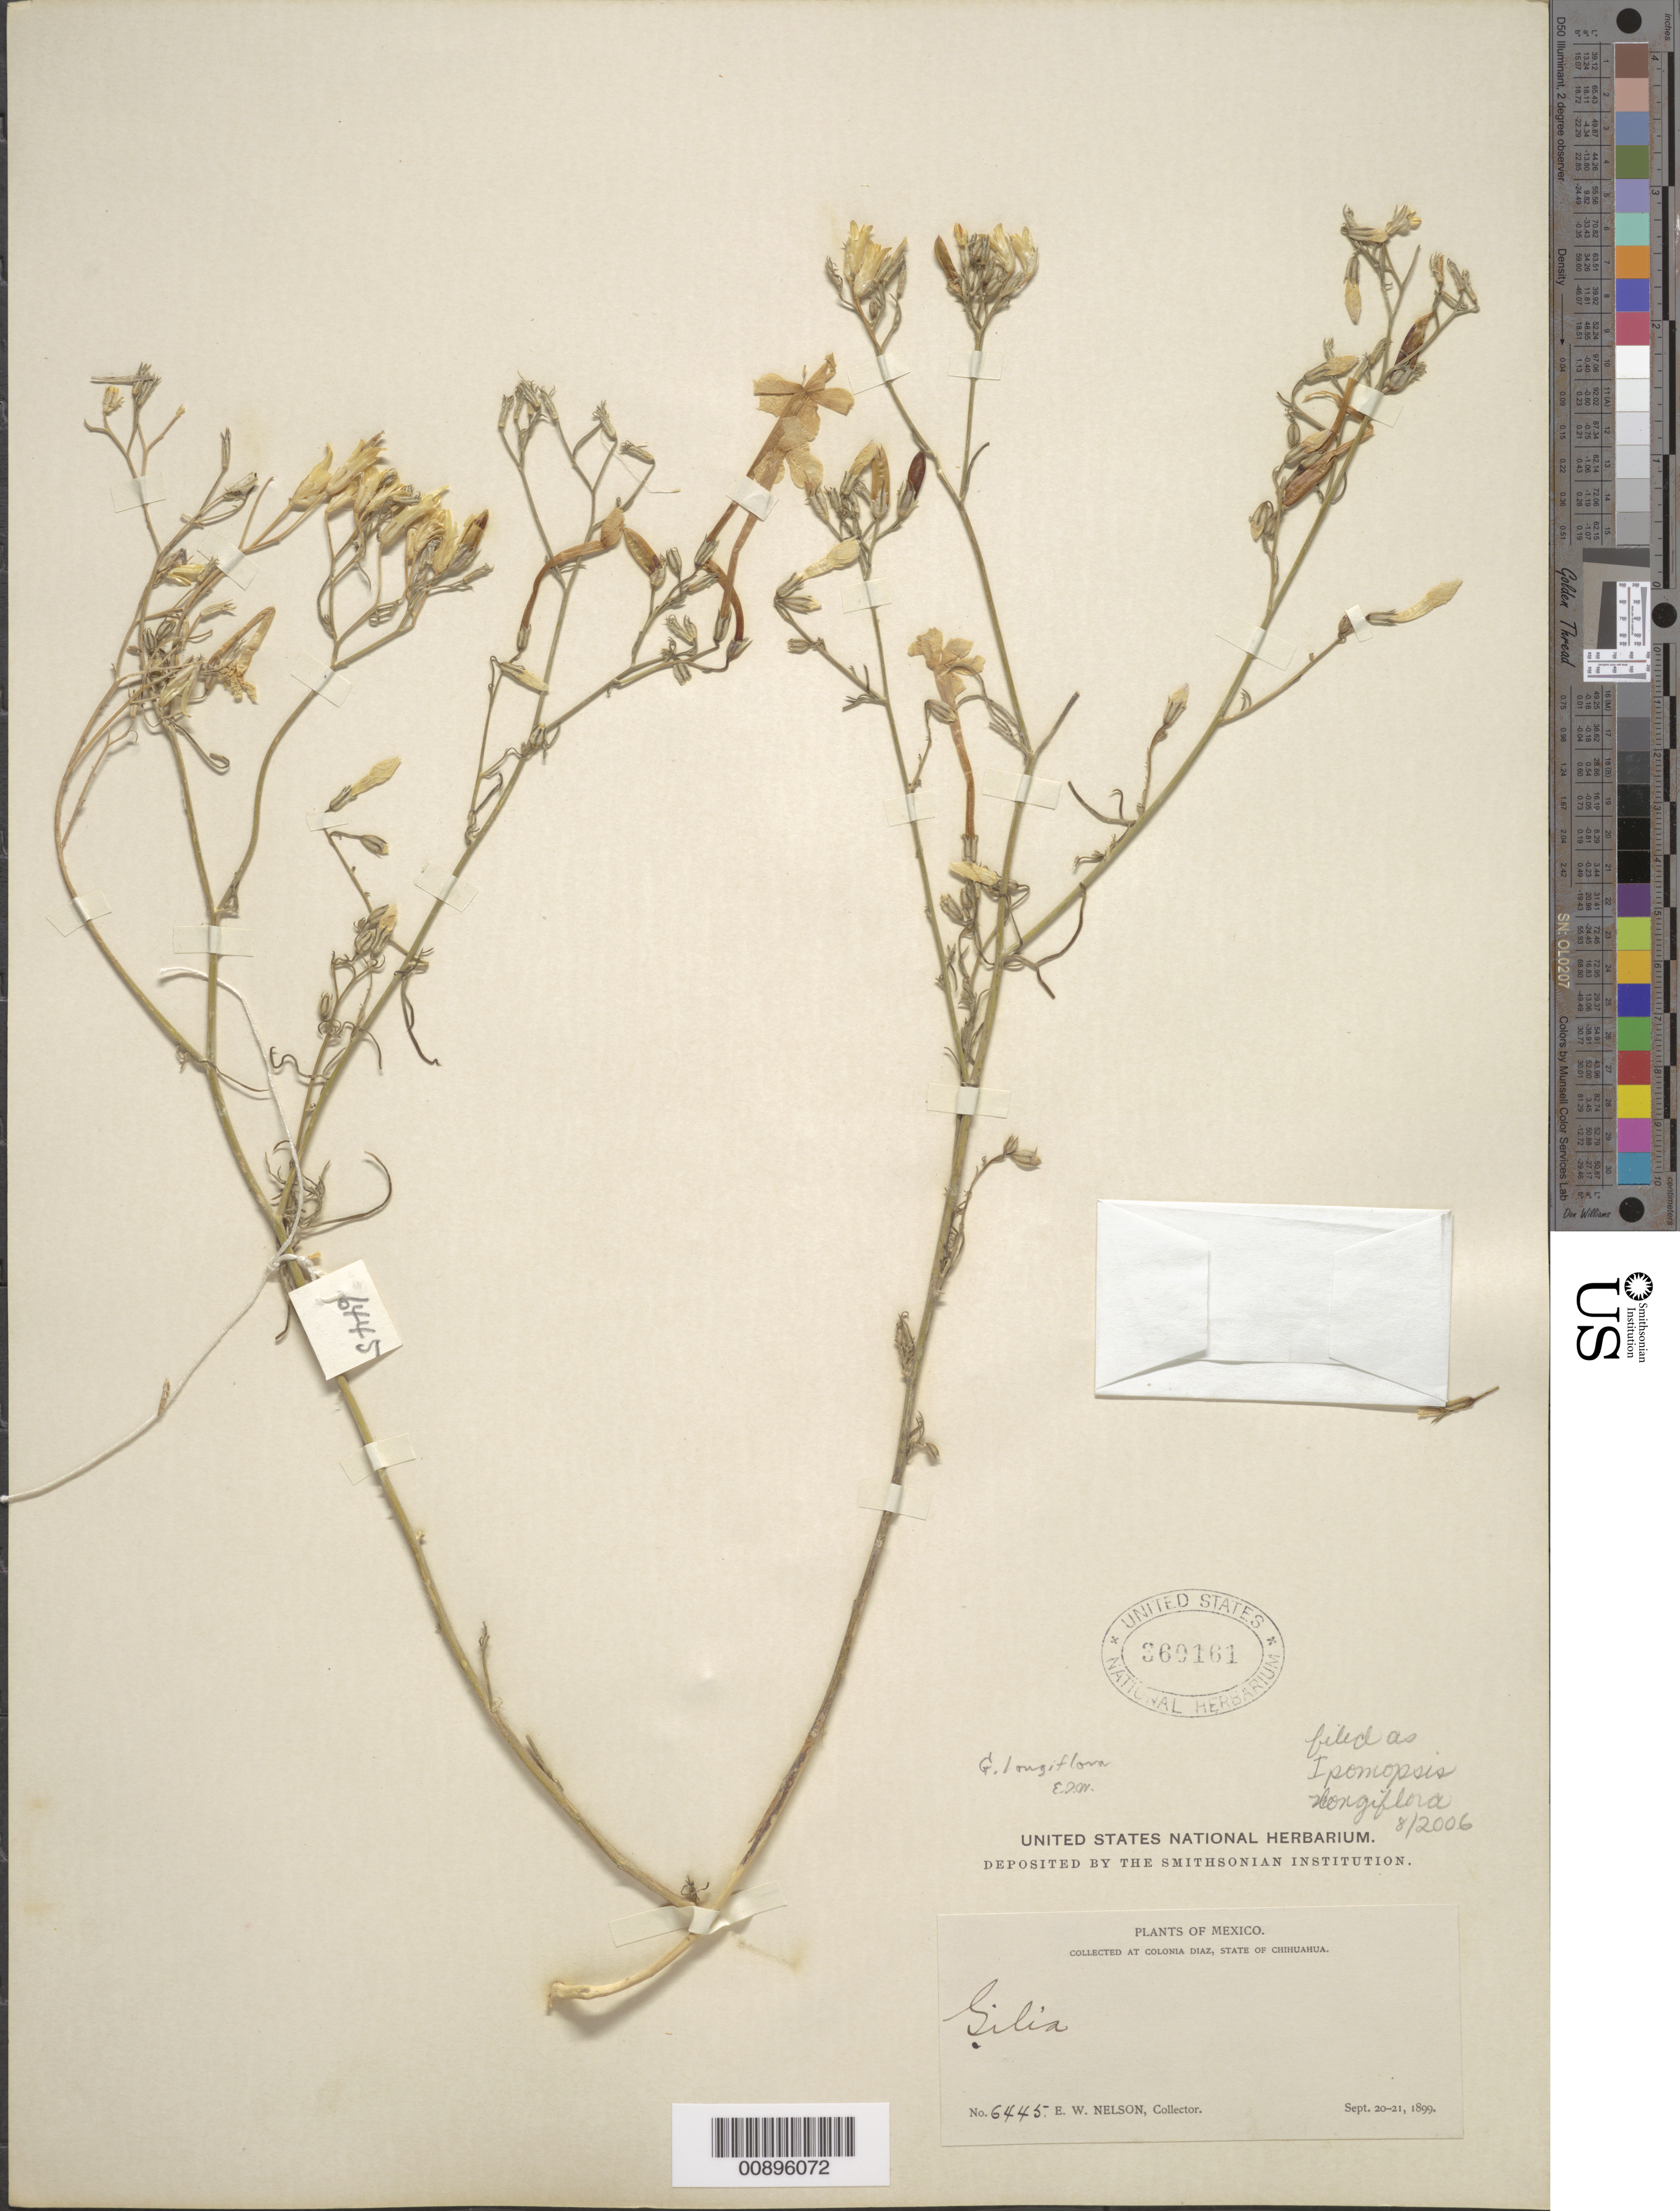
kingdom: Plantae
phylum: Tracheophyta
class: Magnoliopsida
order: Ericales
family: Polemoniaceae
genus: Ipomopsis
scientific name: Ipomopsis longiflora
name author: (Torr.) V.E. Grant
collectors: E. W. Nelson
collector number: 6445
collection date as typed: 20 Sep 1899 to 21 Sep 1899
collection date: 1899-09-20/1899-09-21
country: Mexico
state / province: Chihuahua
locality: Colonia Díaz, Chihuahua.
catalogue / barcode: US 360161